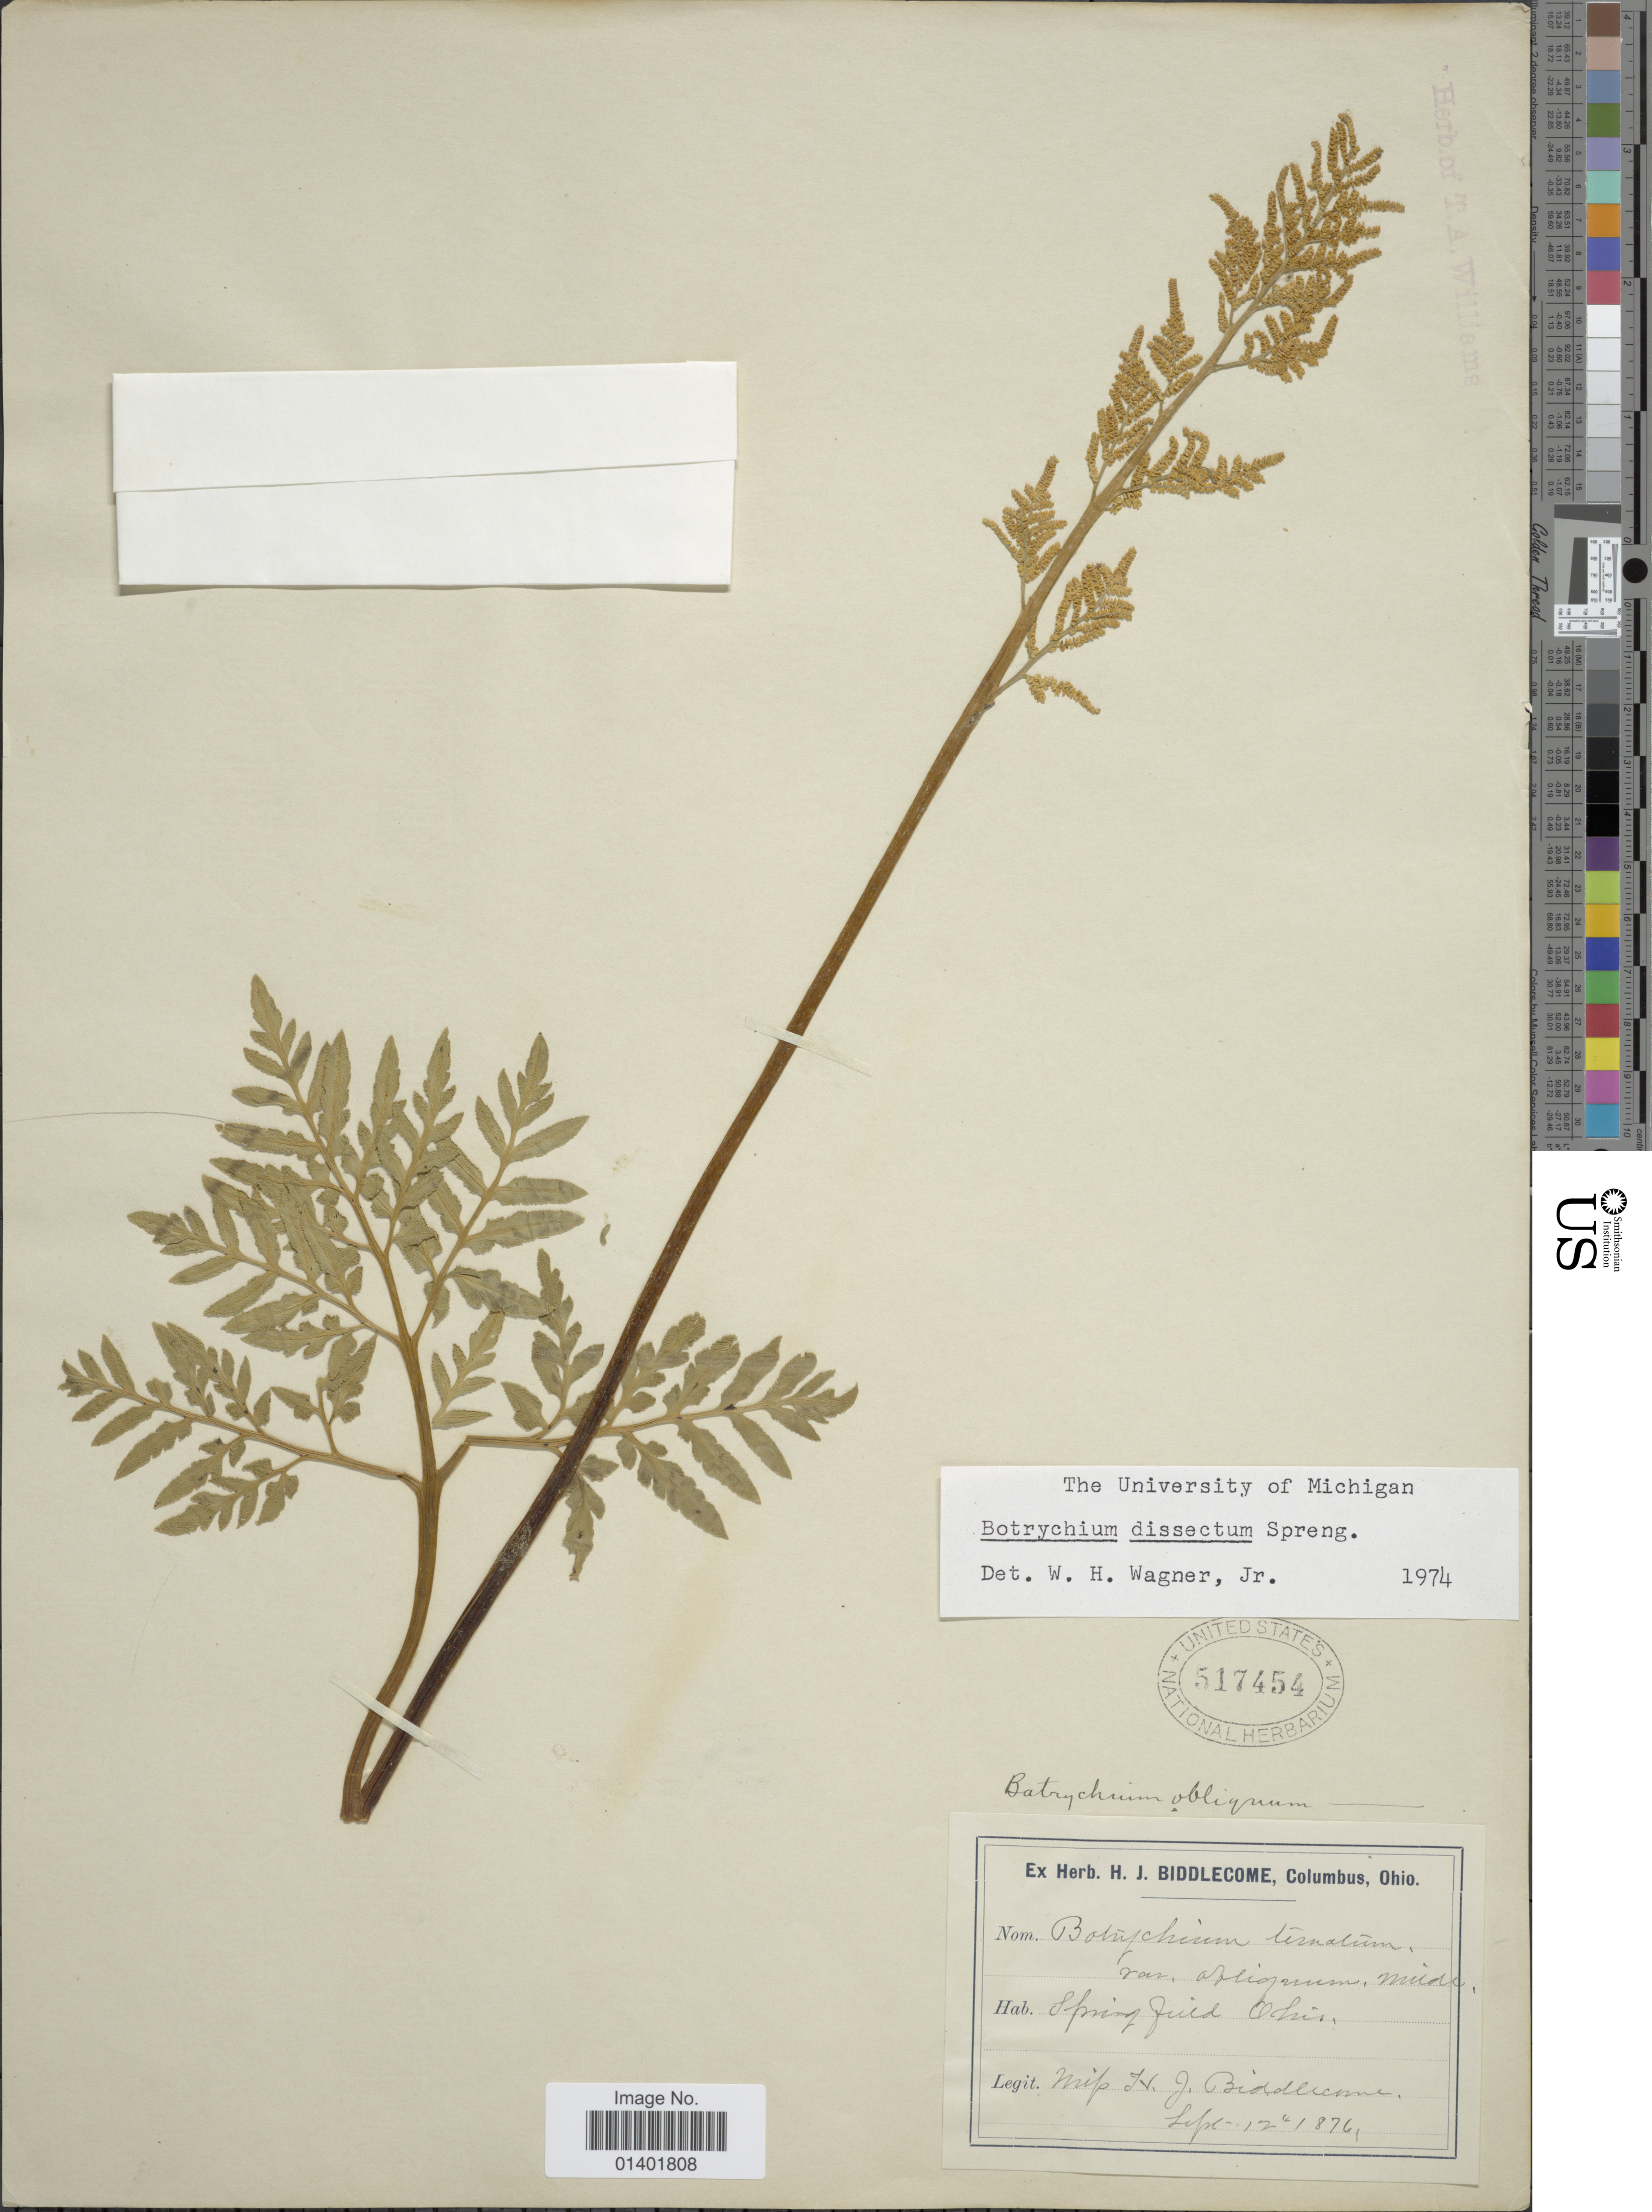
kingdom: Plantae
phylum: Tracheophyta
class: Polypodiopsida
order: Ophioglossales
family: Ophioglossaceae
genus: Botrychium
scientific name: Botrychium dissectum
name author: Spreng.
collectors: H. Biddlecome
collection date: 1876-09-12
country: United States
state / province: Ohio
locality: Springfield.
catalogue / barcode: US 517454